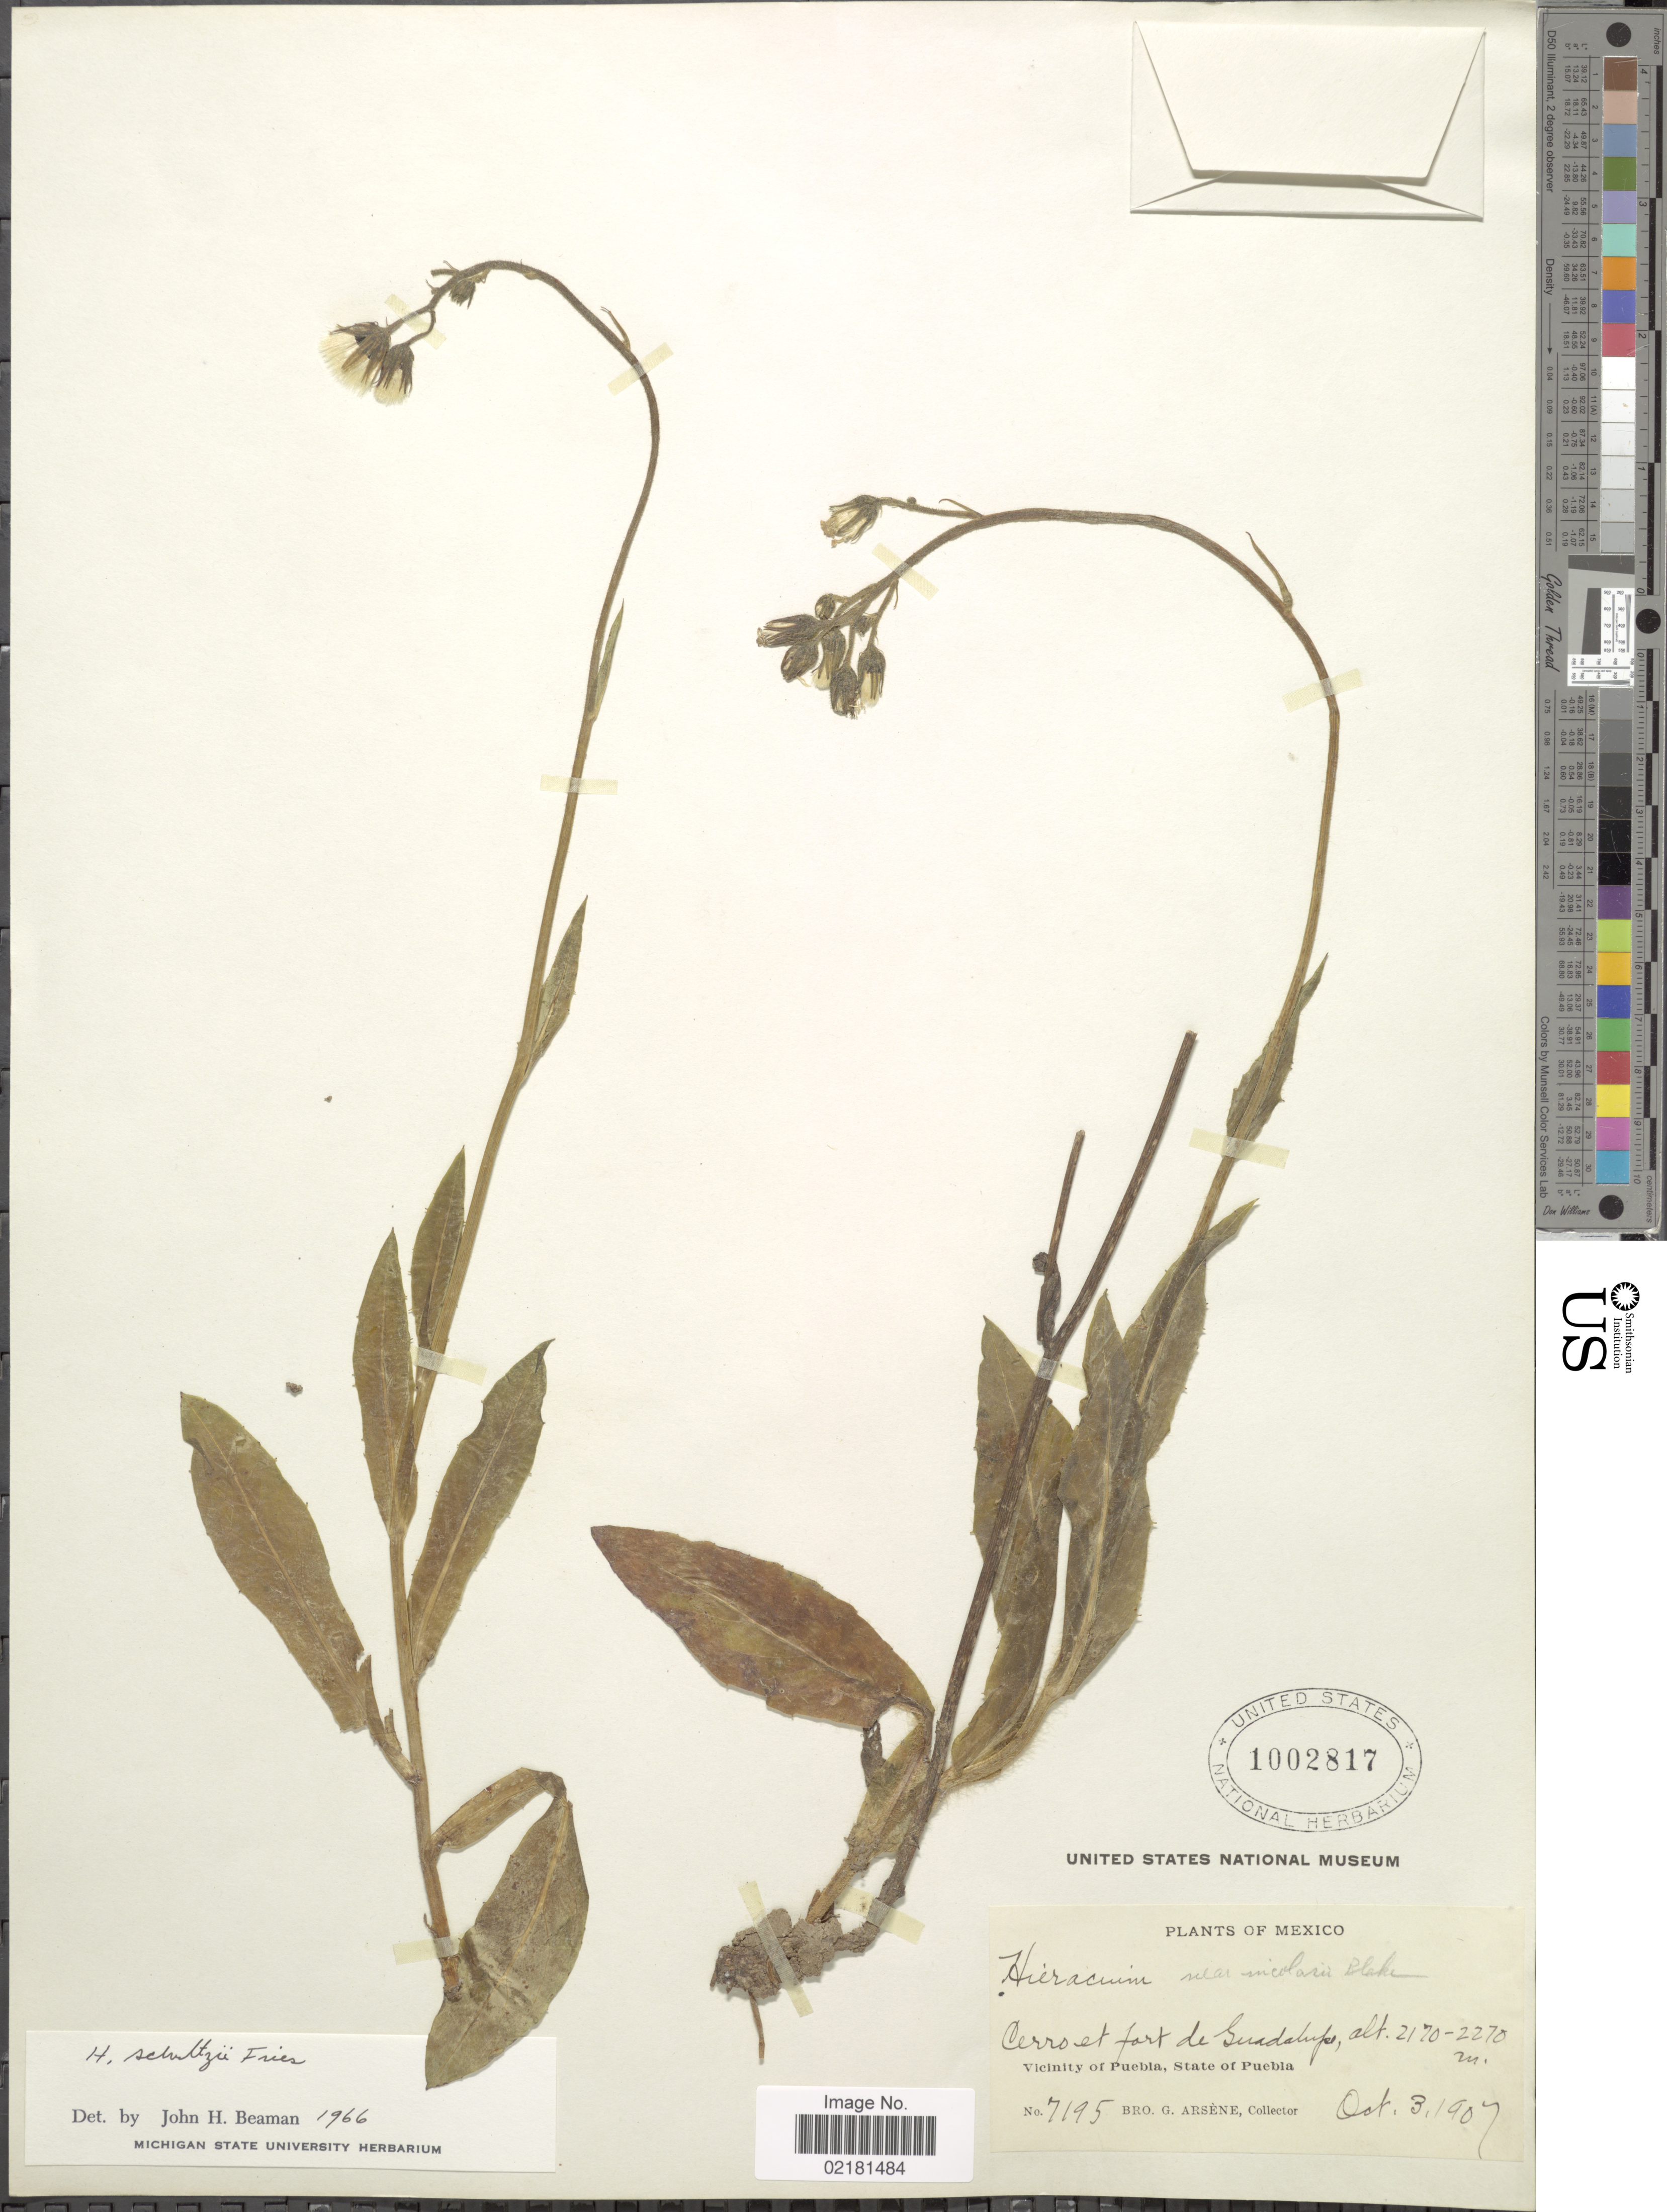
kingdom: Plantae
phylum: Tracheophyta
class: Magnoliopsida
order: Asterales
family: Asteraceae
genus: Hieracium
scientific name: Hieracium schultzii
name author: Fr.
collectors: Bro. G. Arsène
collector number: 7195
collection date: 1907-10-03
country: Mexico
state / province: Puebla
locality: Cerro et fort de Guadalupe, vicinity of Puebla.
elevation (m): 2170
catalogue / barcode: US 1002817